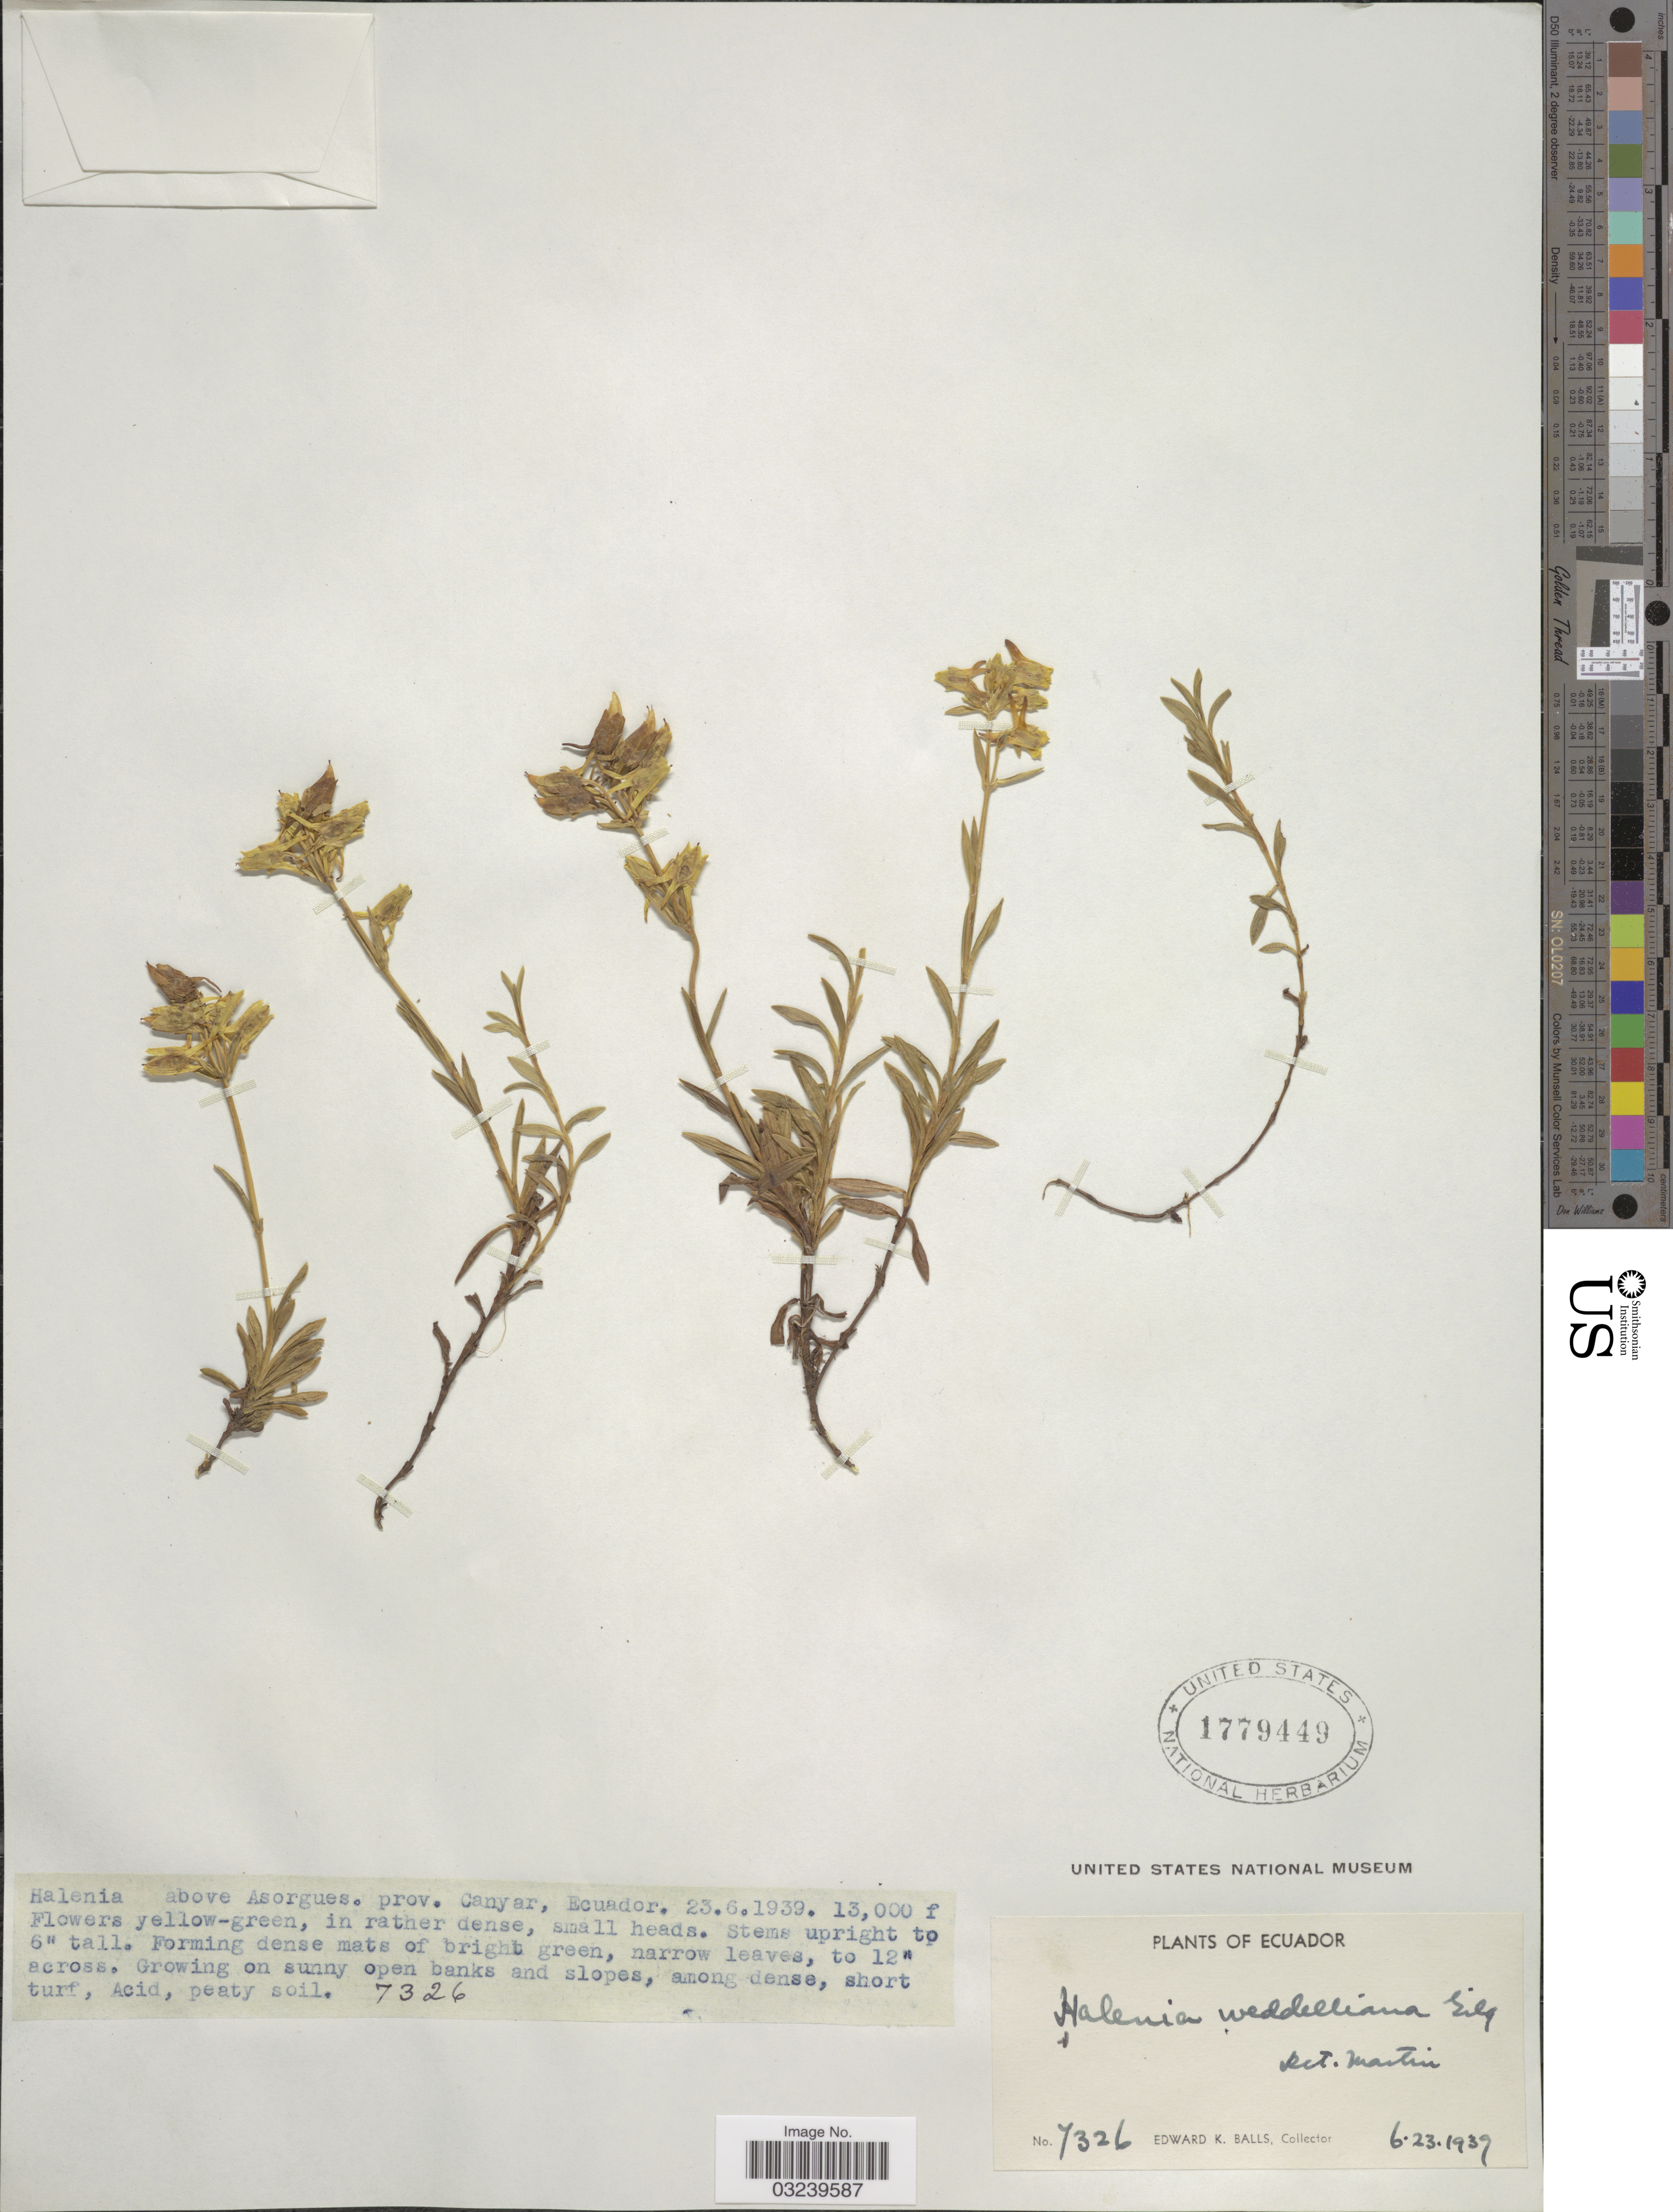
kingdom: Plantae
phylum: Tracheophyta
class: Magnoliopsida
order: Gentianales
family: Gentianaceae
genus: Halenia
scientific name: Halenia weddelliana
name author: Gilg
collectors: E. K. Balls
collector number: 7326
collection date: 1939-06-23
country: Ecuador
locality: Halenia above Asorgues, prov. Canyar.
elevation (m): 3962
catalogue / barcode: US 1779449